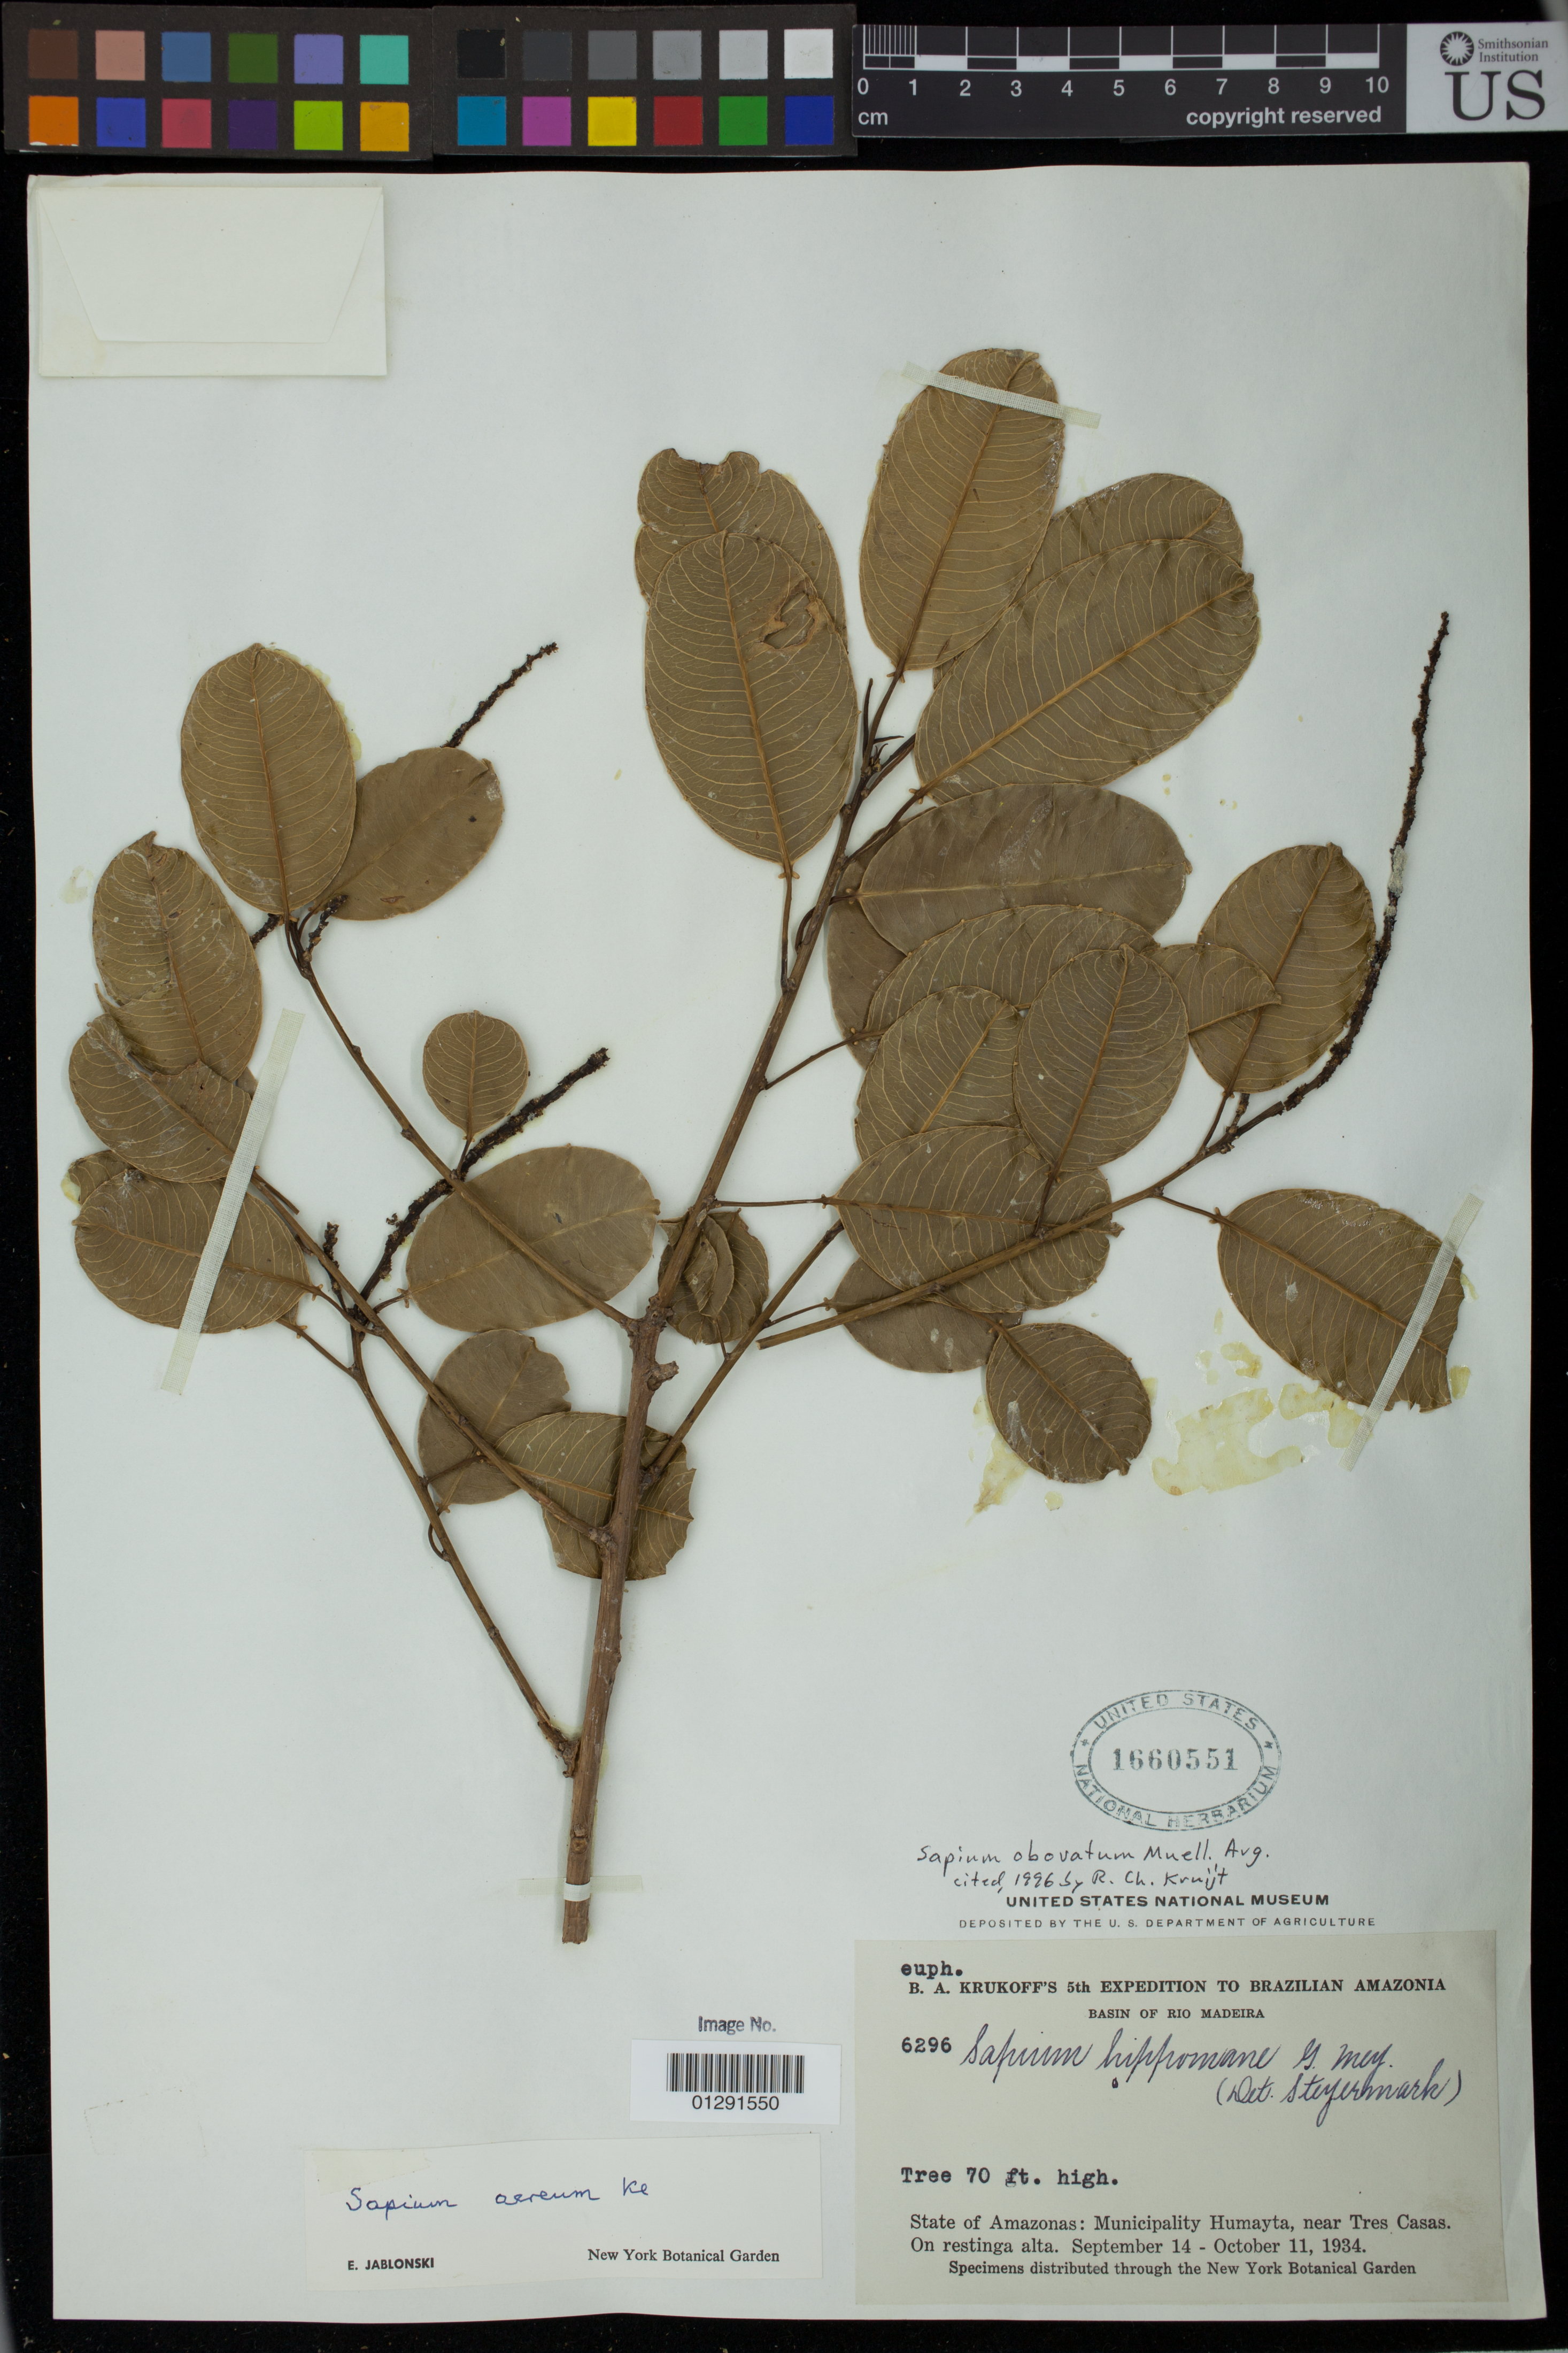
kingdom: Plantae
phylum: Tracheophyta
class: Magnoliopsida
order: Malpighiales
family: Euphorbiaceae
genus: Sapium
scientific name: Sapium obovatum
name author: Klotzsch ex Müll. Arg.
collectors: B. A. Krukoff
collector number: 6296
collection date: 1934-09-14/1934-10-11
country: Brazil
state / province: Amazonas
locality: Basin of Rio Madeira. Municipality Humayta, near Tres Casas.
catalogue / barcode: US 1660551